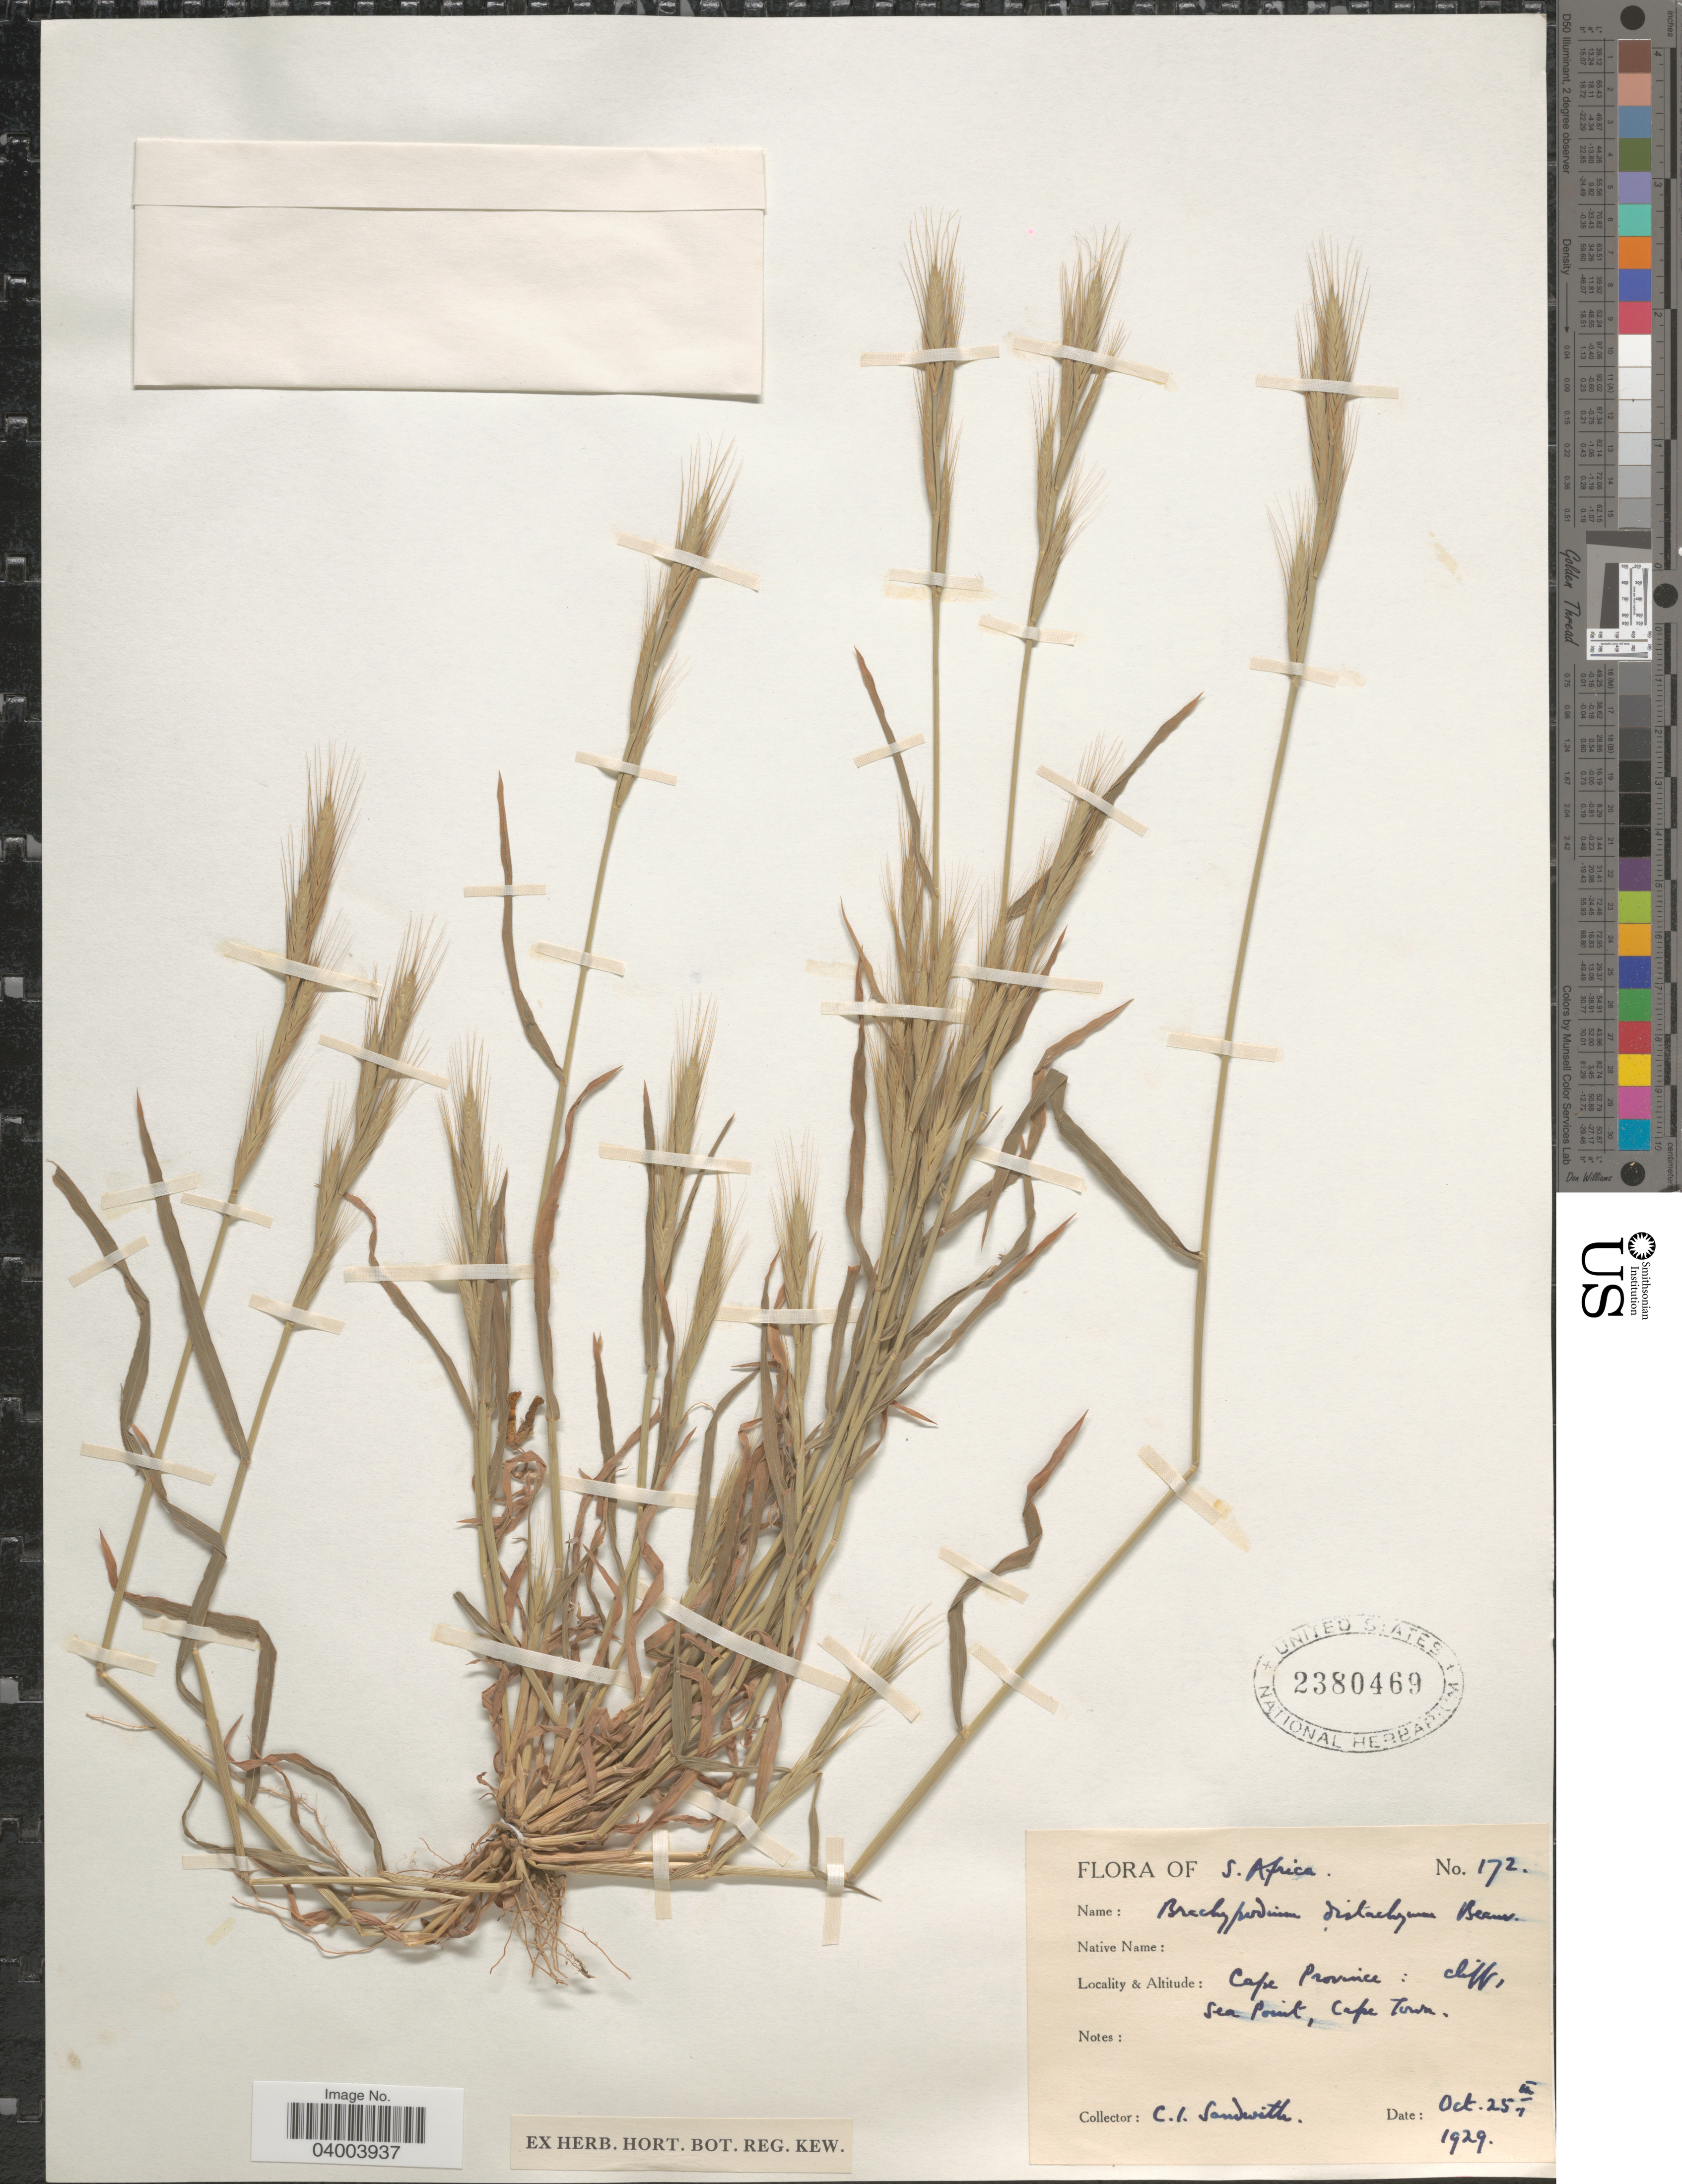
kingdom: Plantae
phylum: Tracheophyta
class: Liliopsida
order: Poales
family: Poaceae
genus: Brachypodium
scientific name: Brachypodium distachyon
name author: (L.) P. Beauv.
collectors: C. I. Sandwith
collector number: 172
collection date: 1929-10-25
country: South Africa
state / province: Western Cape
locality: Cliff, Sea Point, Cape Town.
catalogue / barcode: US 2380469